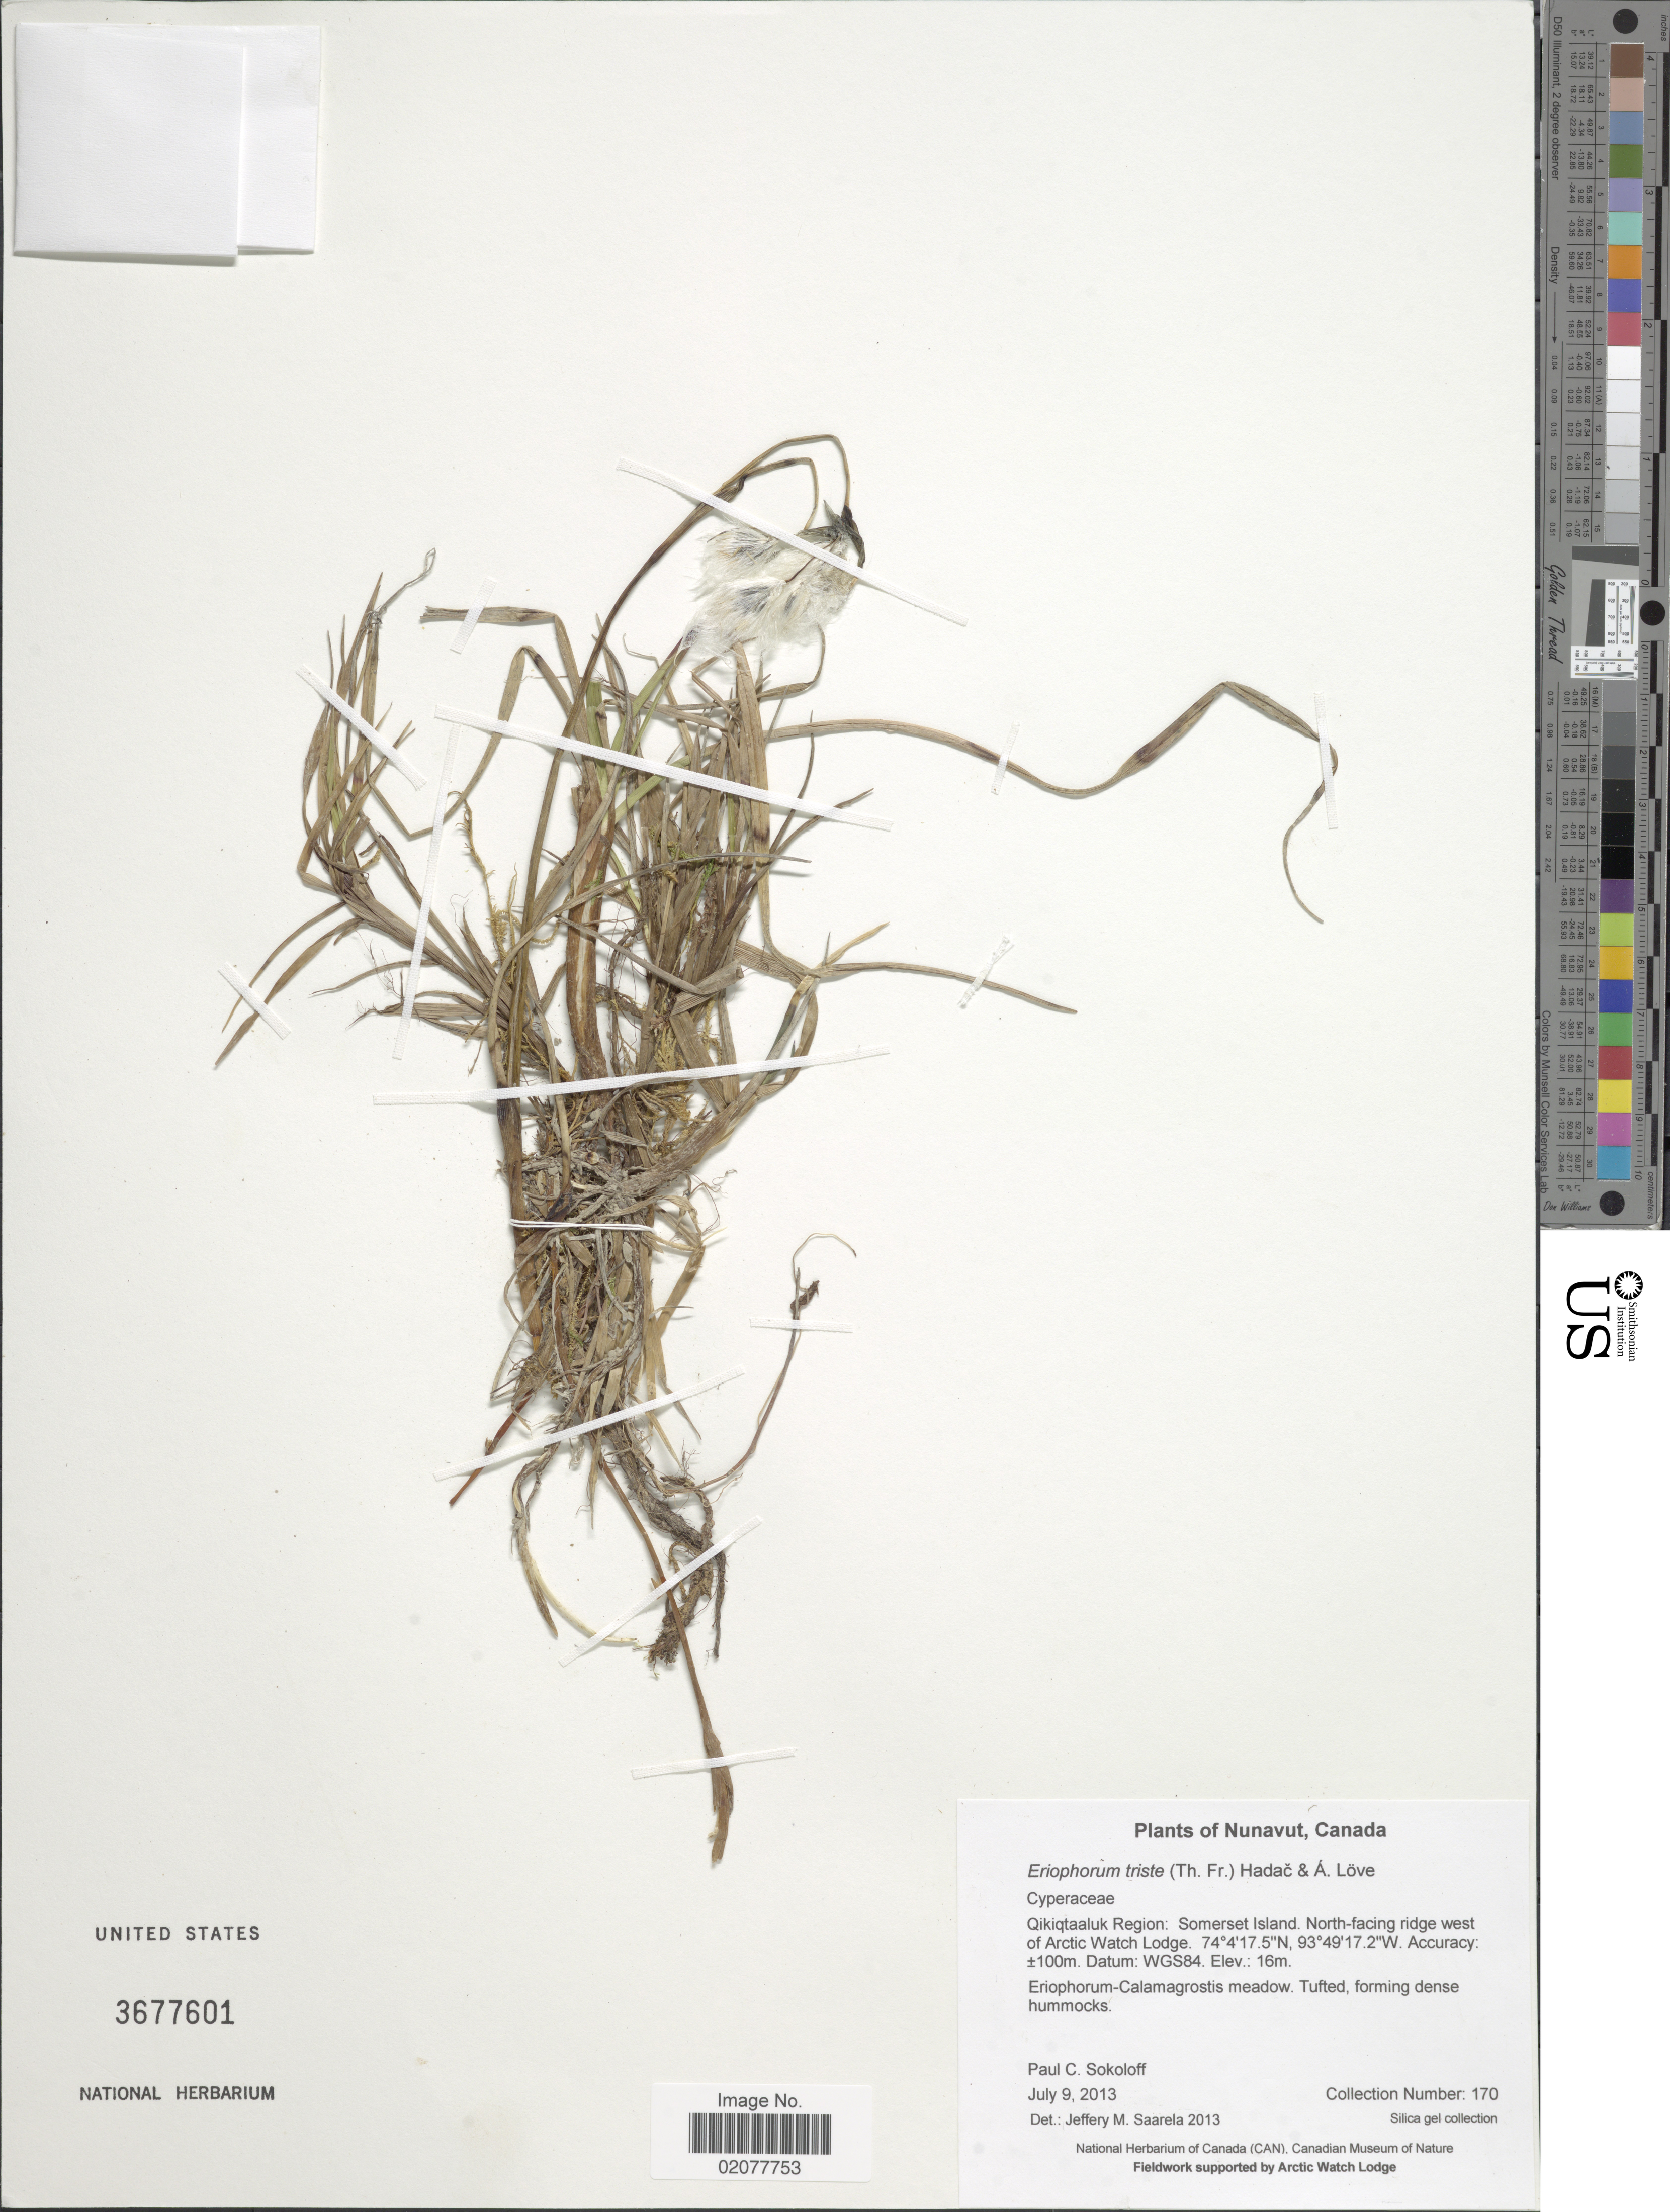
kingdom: Plantae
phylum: Tracheophyta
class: Liliopsida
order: Poales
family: Cyperaceae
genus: Eriophorum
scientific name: Eriophorum angustifolium subsp. triste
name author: (T.C.E. Fr.) Hultén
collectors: P. Sokoloff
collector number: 170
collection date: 2013-07-09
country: Canada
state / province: Nunavut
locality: Qikiqtaaluk Region: Somerset Island. North-facing ridge west of Arctic Watch Lodge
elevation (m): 16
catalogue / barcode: US 3677601